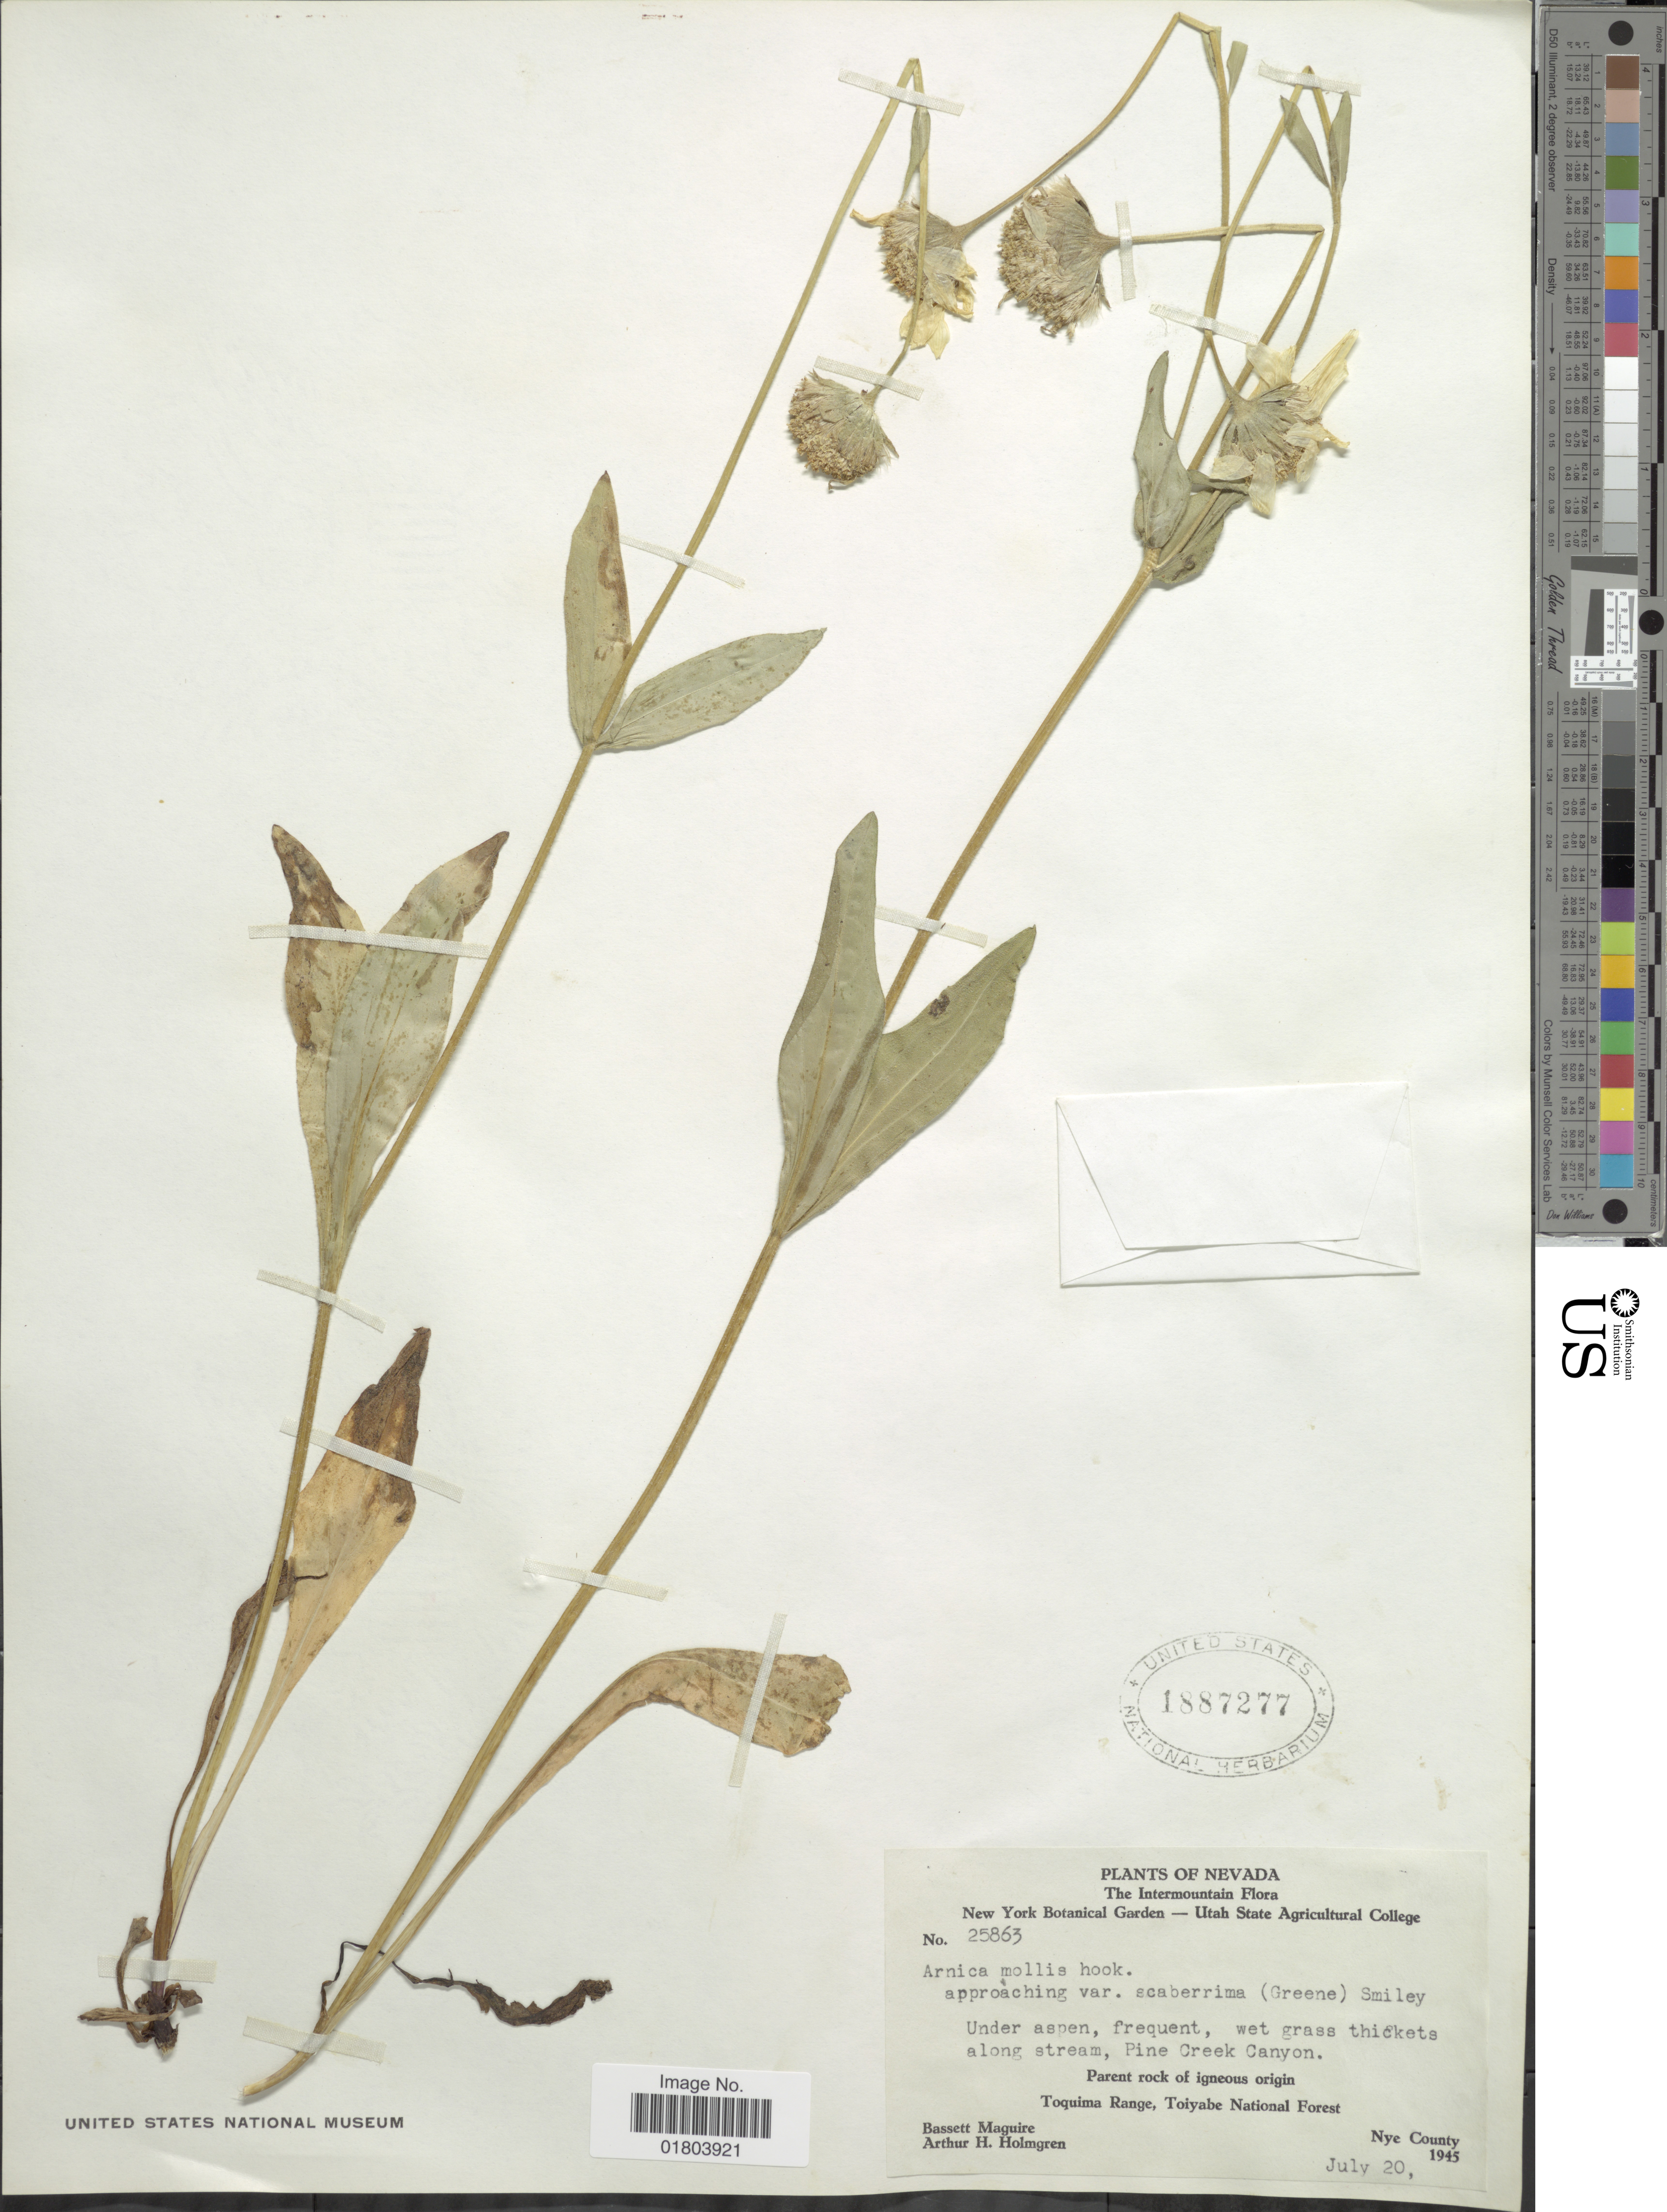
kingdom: Plantae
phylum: Tracheophyta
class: Magnoliopsida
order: Asterales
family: Asteraceae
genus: Arnica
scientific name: Arnica mollis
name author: Hook.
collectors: B. Maguire & A. H. Holmgren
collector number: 25863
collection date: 1945-07-20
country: United States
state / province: Nevada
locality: The Intermountain, Under aspen, frequent, wet grass thickets along stream, Pine Creek Canyon. Parent rock of igneous origin Toquima Range, Toiyabe National Forest, Nye County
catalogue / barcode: US 1887277